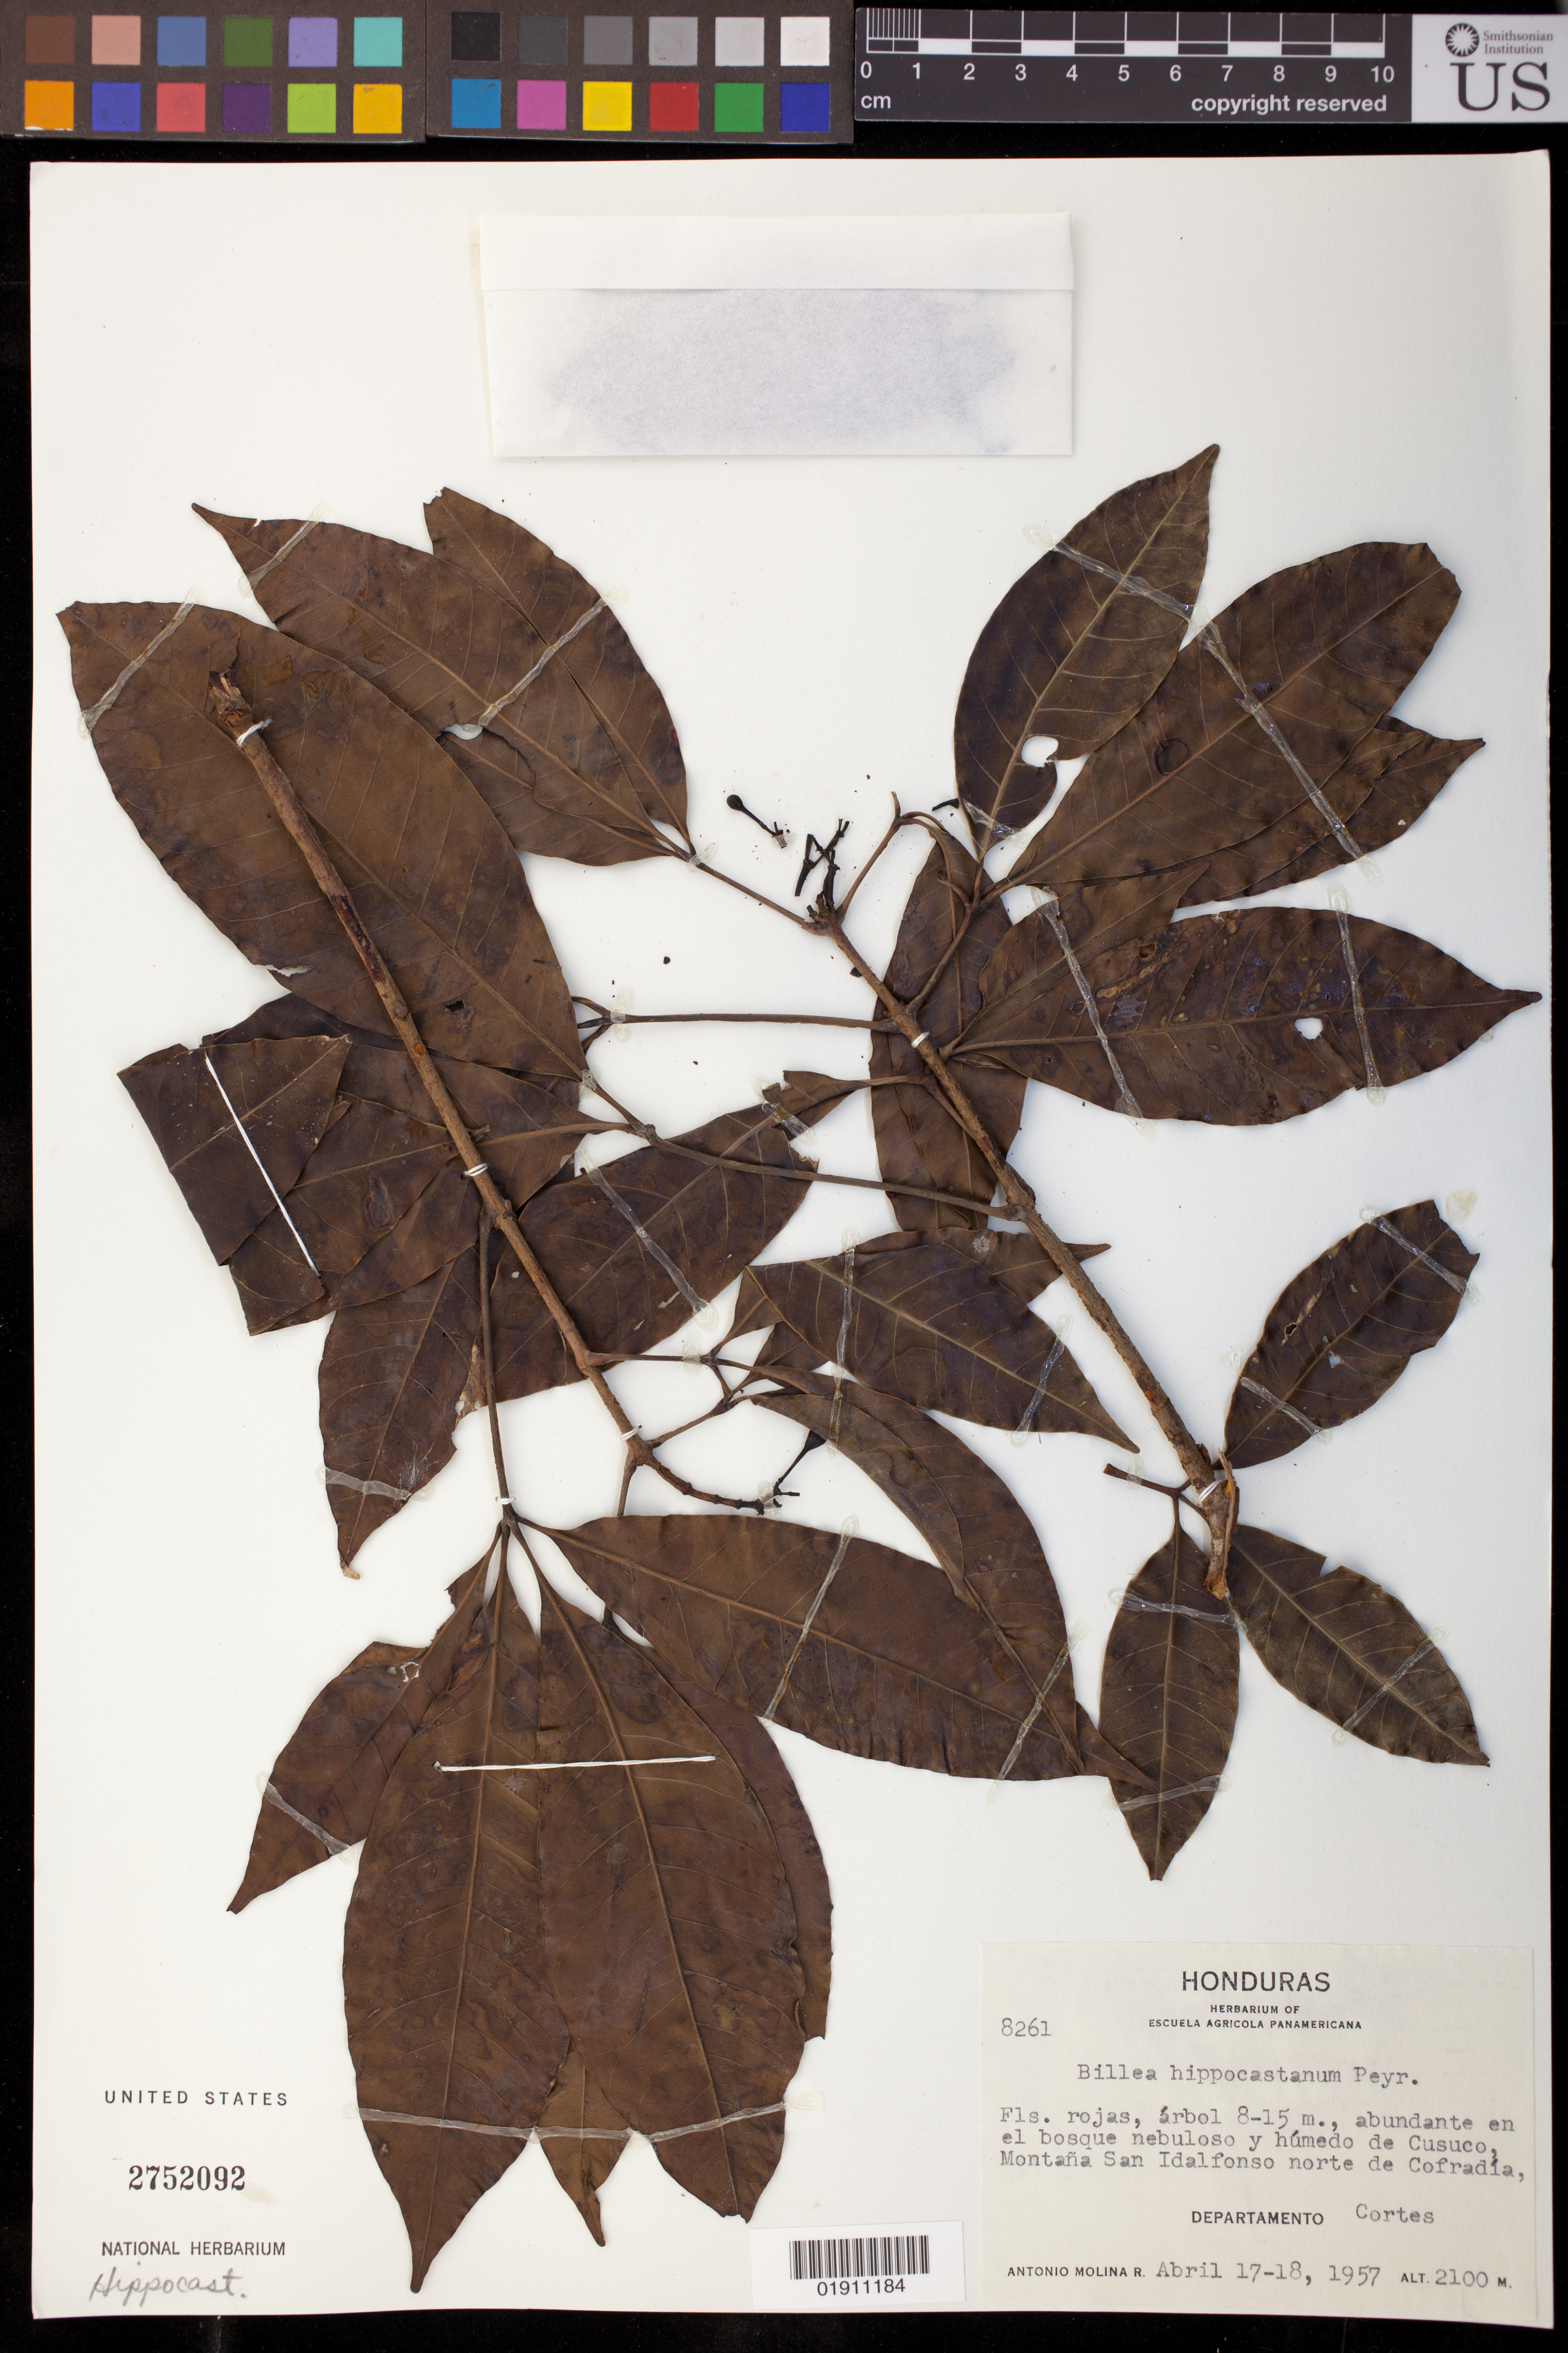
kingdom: Plantae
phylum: Tracheophyta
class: Magnoliopsida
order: Sapindales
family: Sapindaceae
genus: Billia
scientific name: Billia hippocastanum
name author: Peyr.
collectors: A. Molina R.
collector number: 8261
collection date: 1957-04-17/1957-04-18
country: Honduras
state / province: Cortés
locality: Montana San Idalfonso norte de Cofradia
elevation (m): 2100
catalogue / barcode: US 2752092